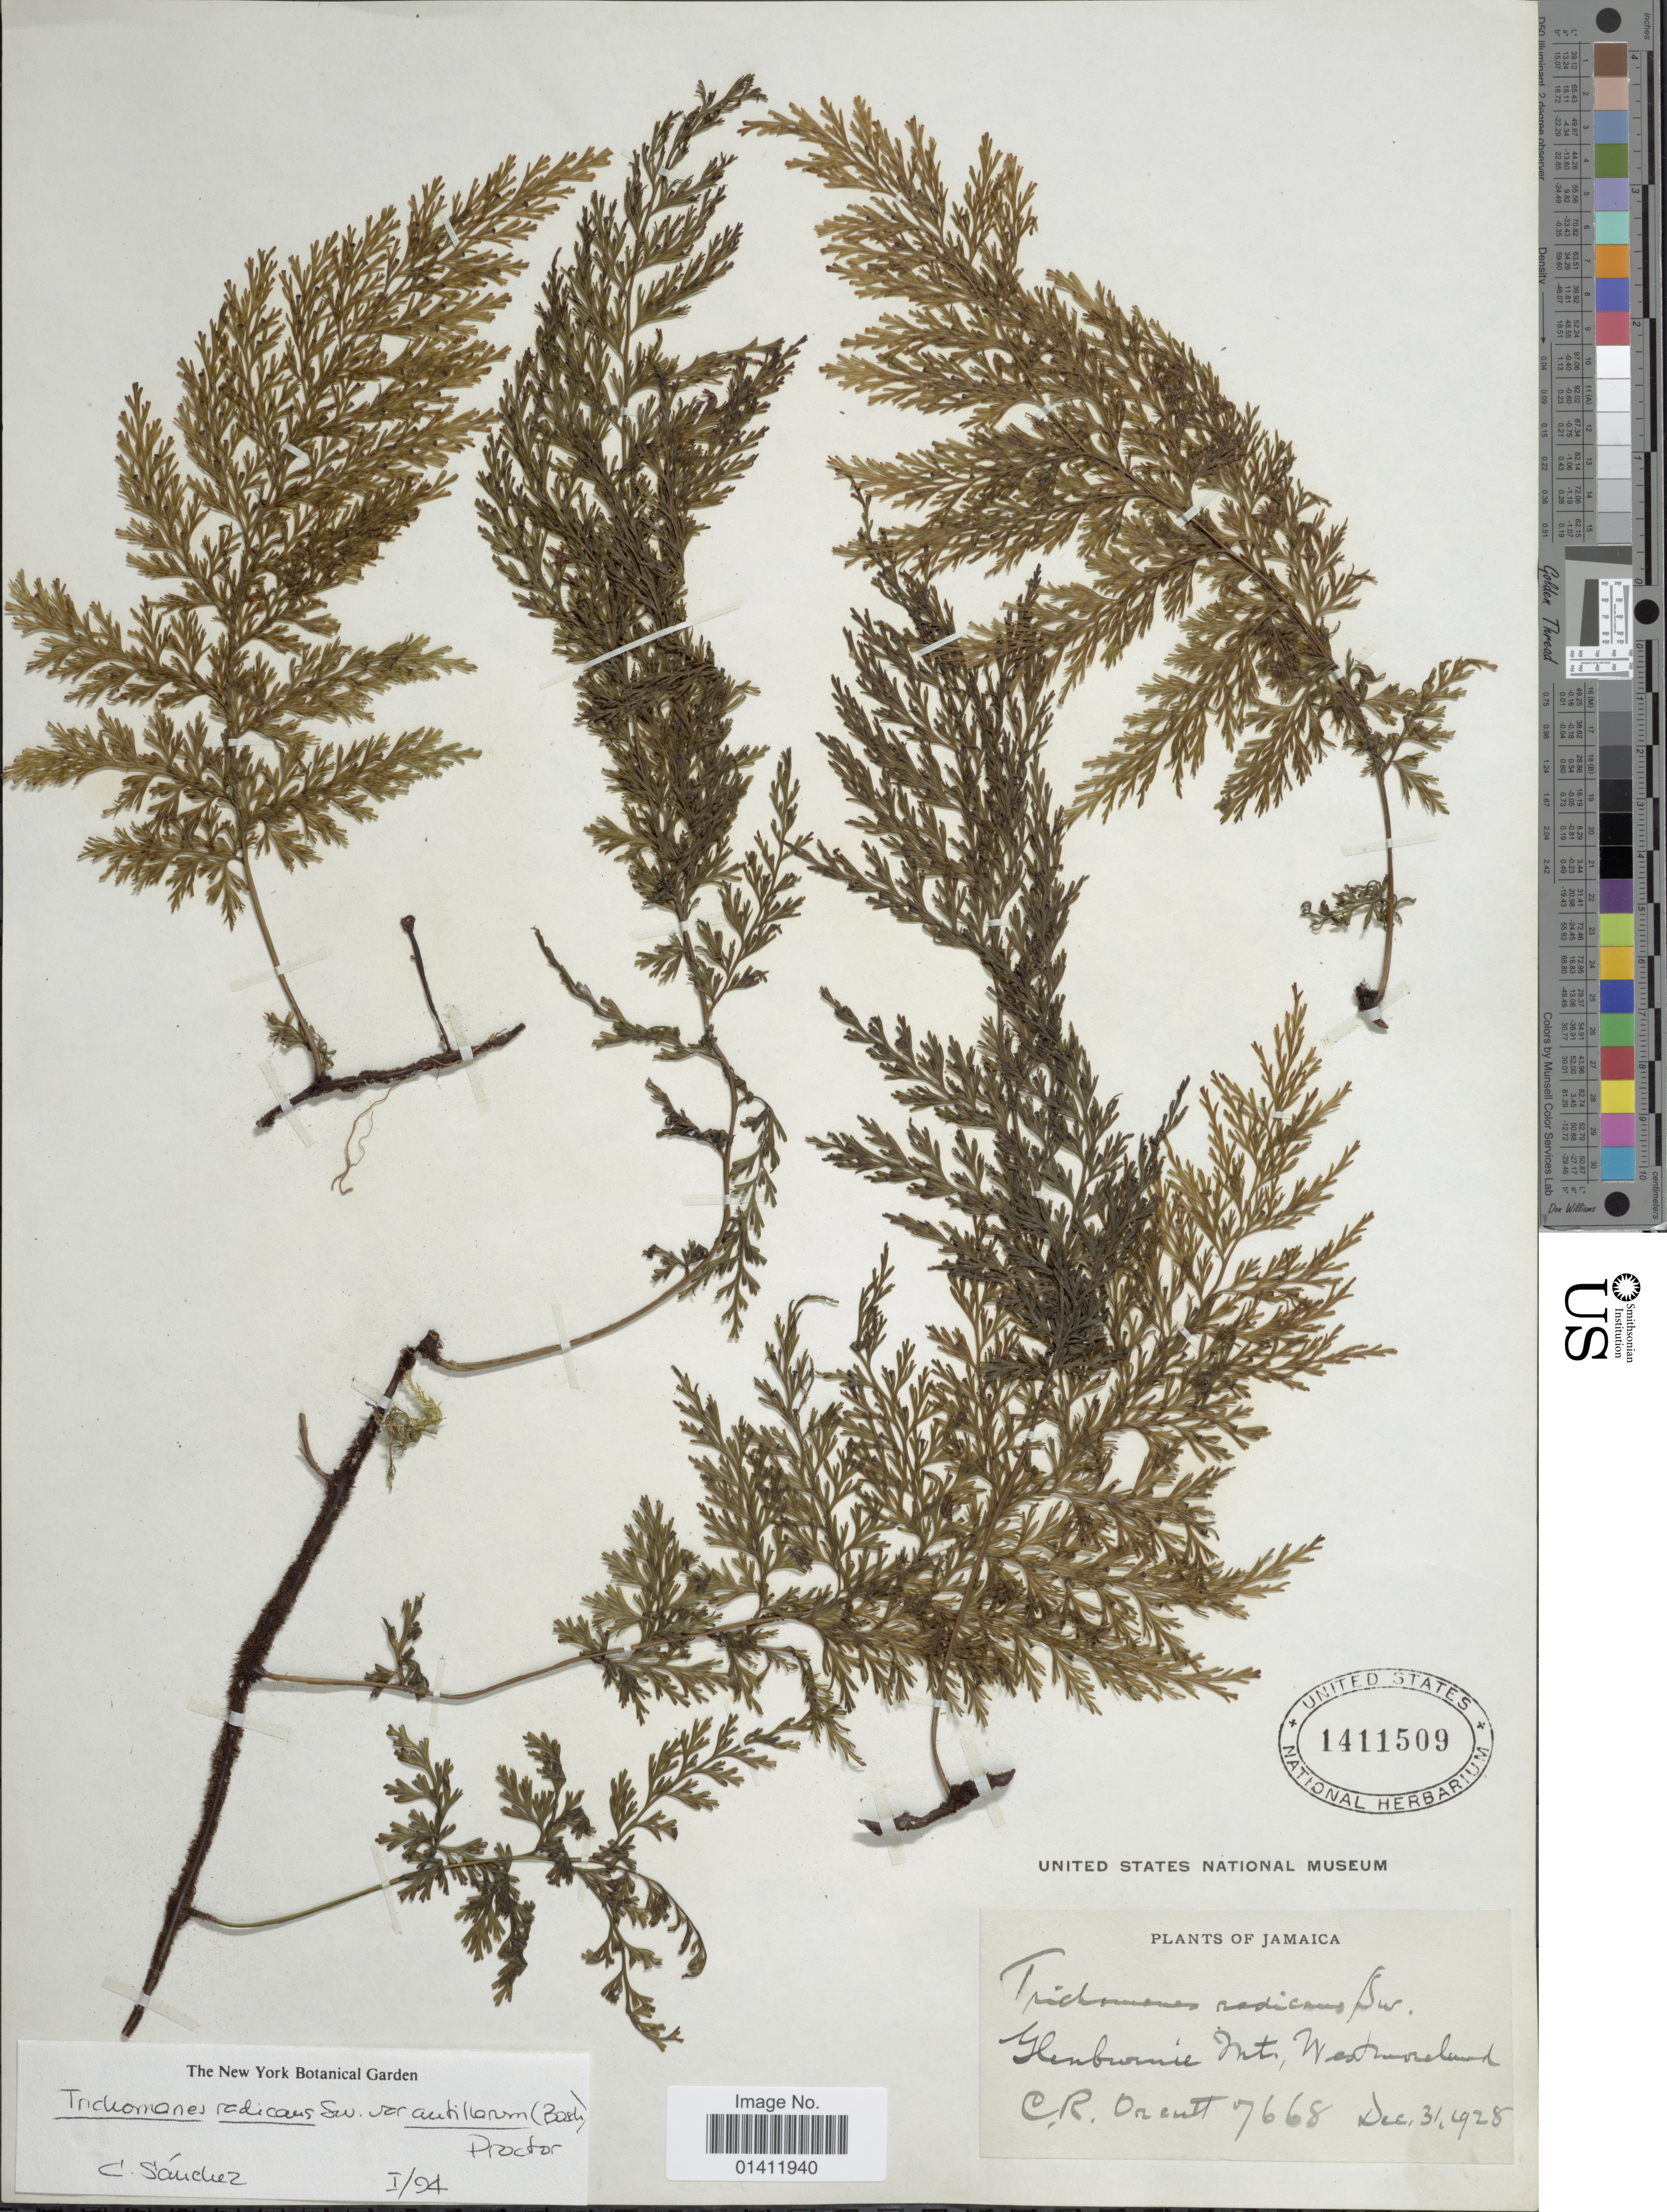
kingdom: Plantae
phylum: Tracheophyta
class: Polypodiopsida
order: Hymenophyllales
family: Hymenophyllaceae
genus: Vandenboschia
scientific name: Vandenboschia radicans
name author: (Sw.) Copel.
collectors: C. R. Orcutt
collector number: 7668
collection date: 1928-12-31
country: Jamaica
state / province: Westmoreland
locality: Glenburnie Mt., Westmoreland.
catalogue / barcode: US 1411509